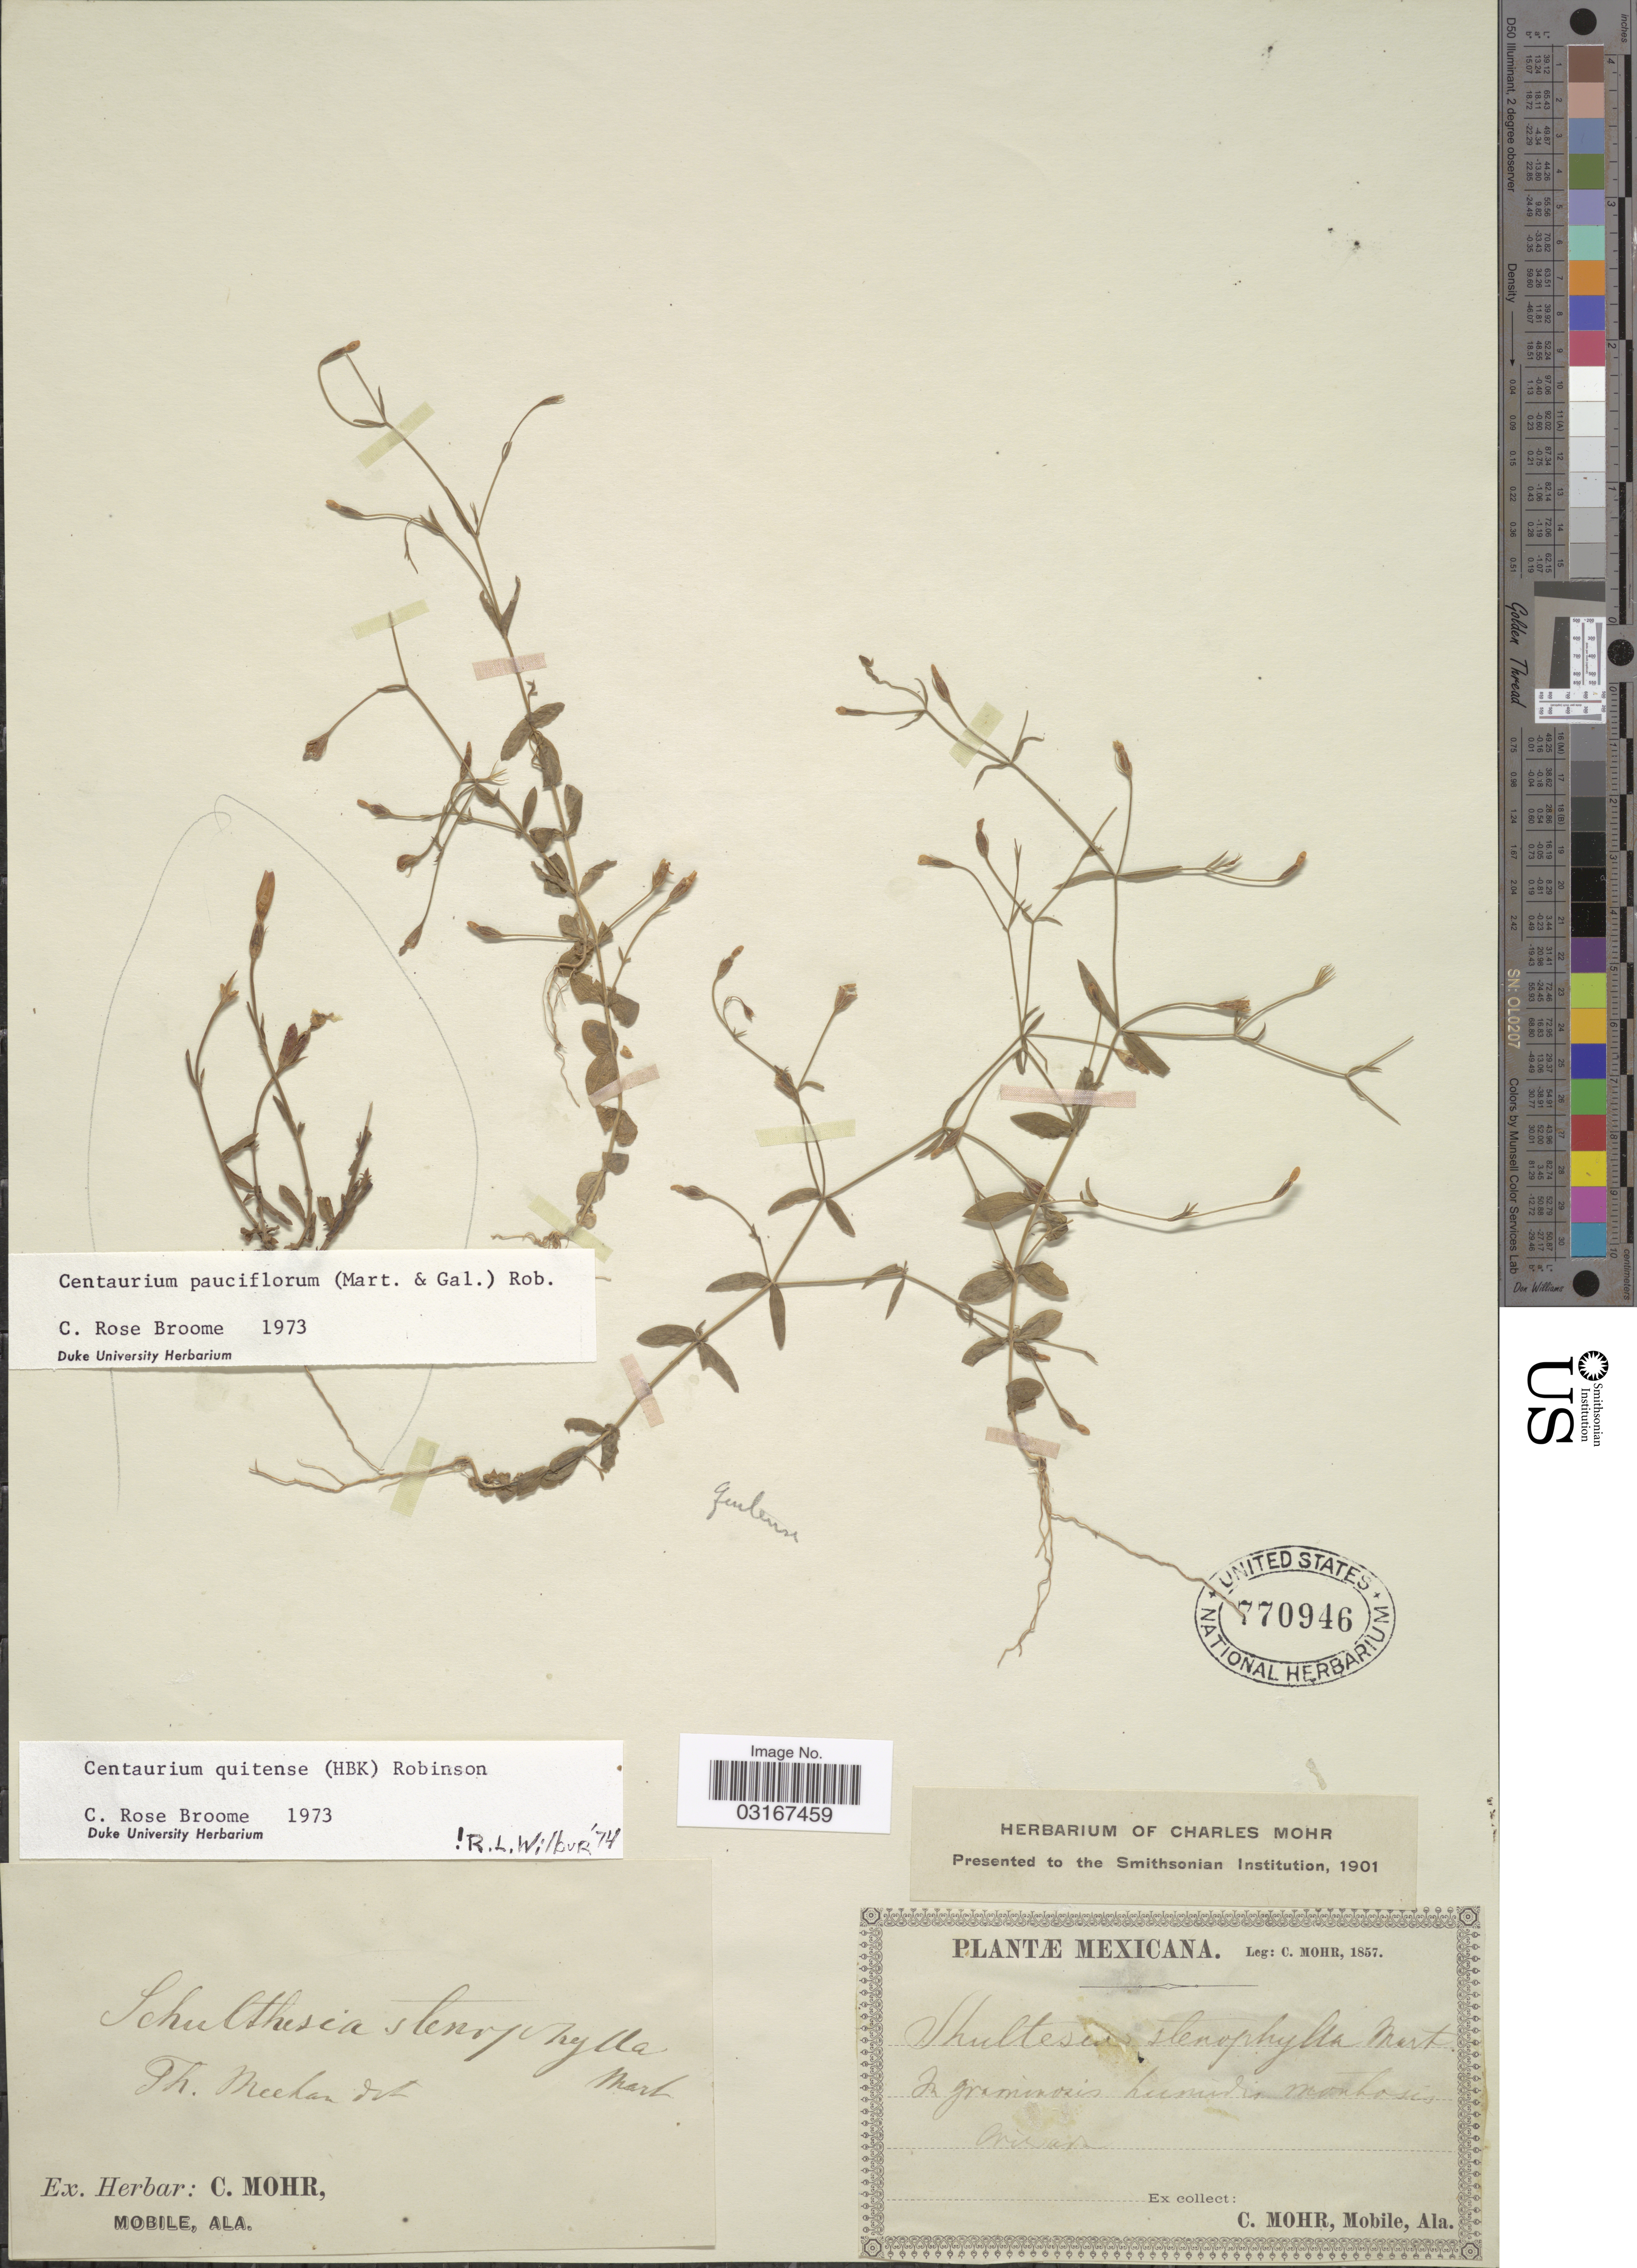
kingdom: Plantae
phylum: Tracheophyta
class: Magnoliopsida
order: Gentianales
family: Gentianaceae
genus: Centaurium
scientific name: Centaurium quitense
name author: (Kunth) B.L. Rob.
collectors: Mohr, C. T. (herbarium)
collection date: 1857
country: Mexico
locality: In graminosis humidis montosis Orizava.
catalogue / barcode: US 770946